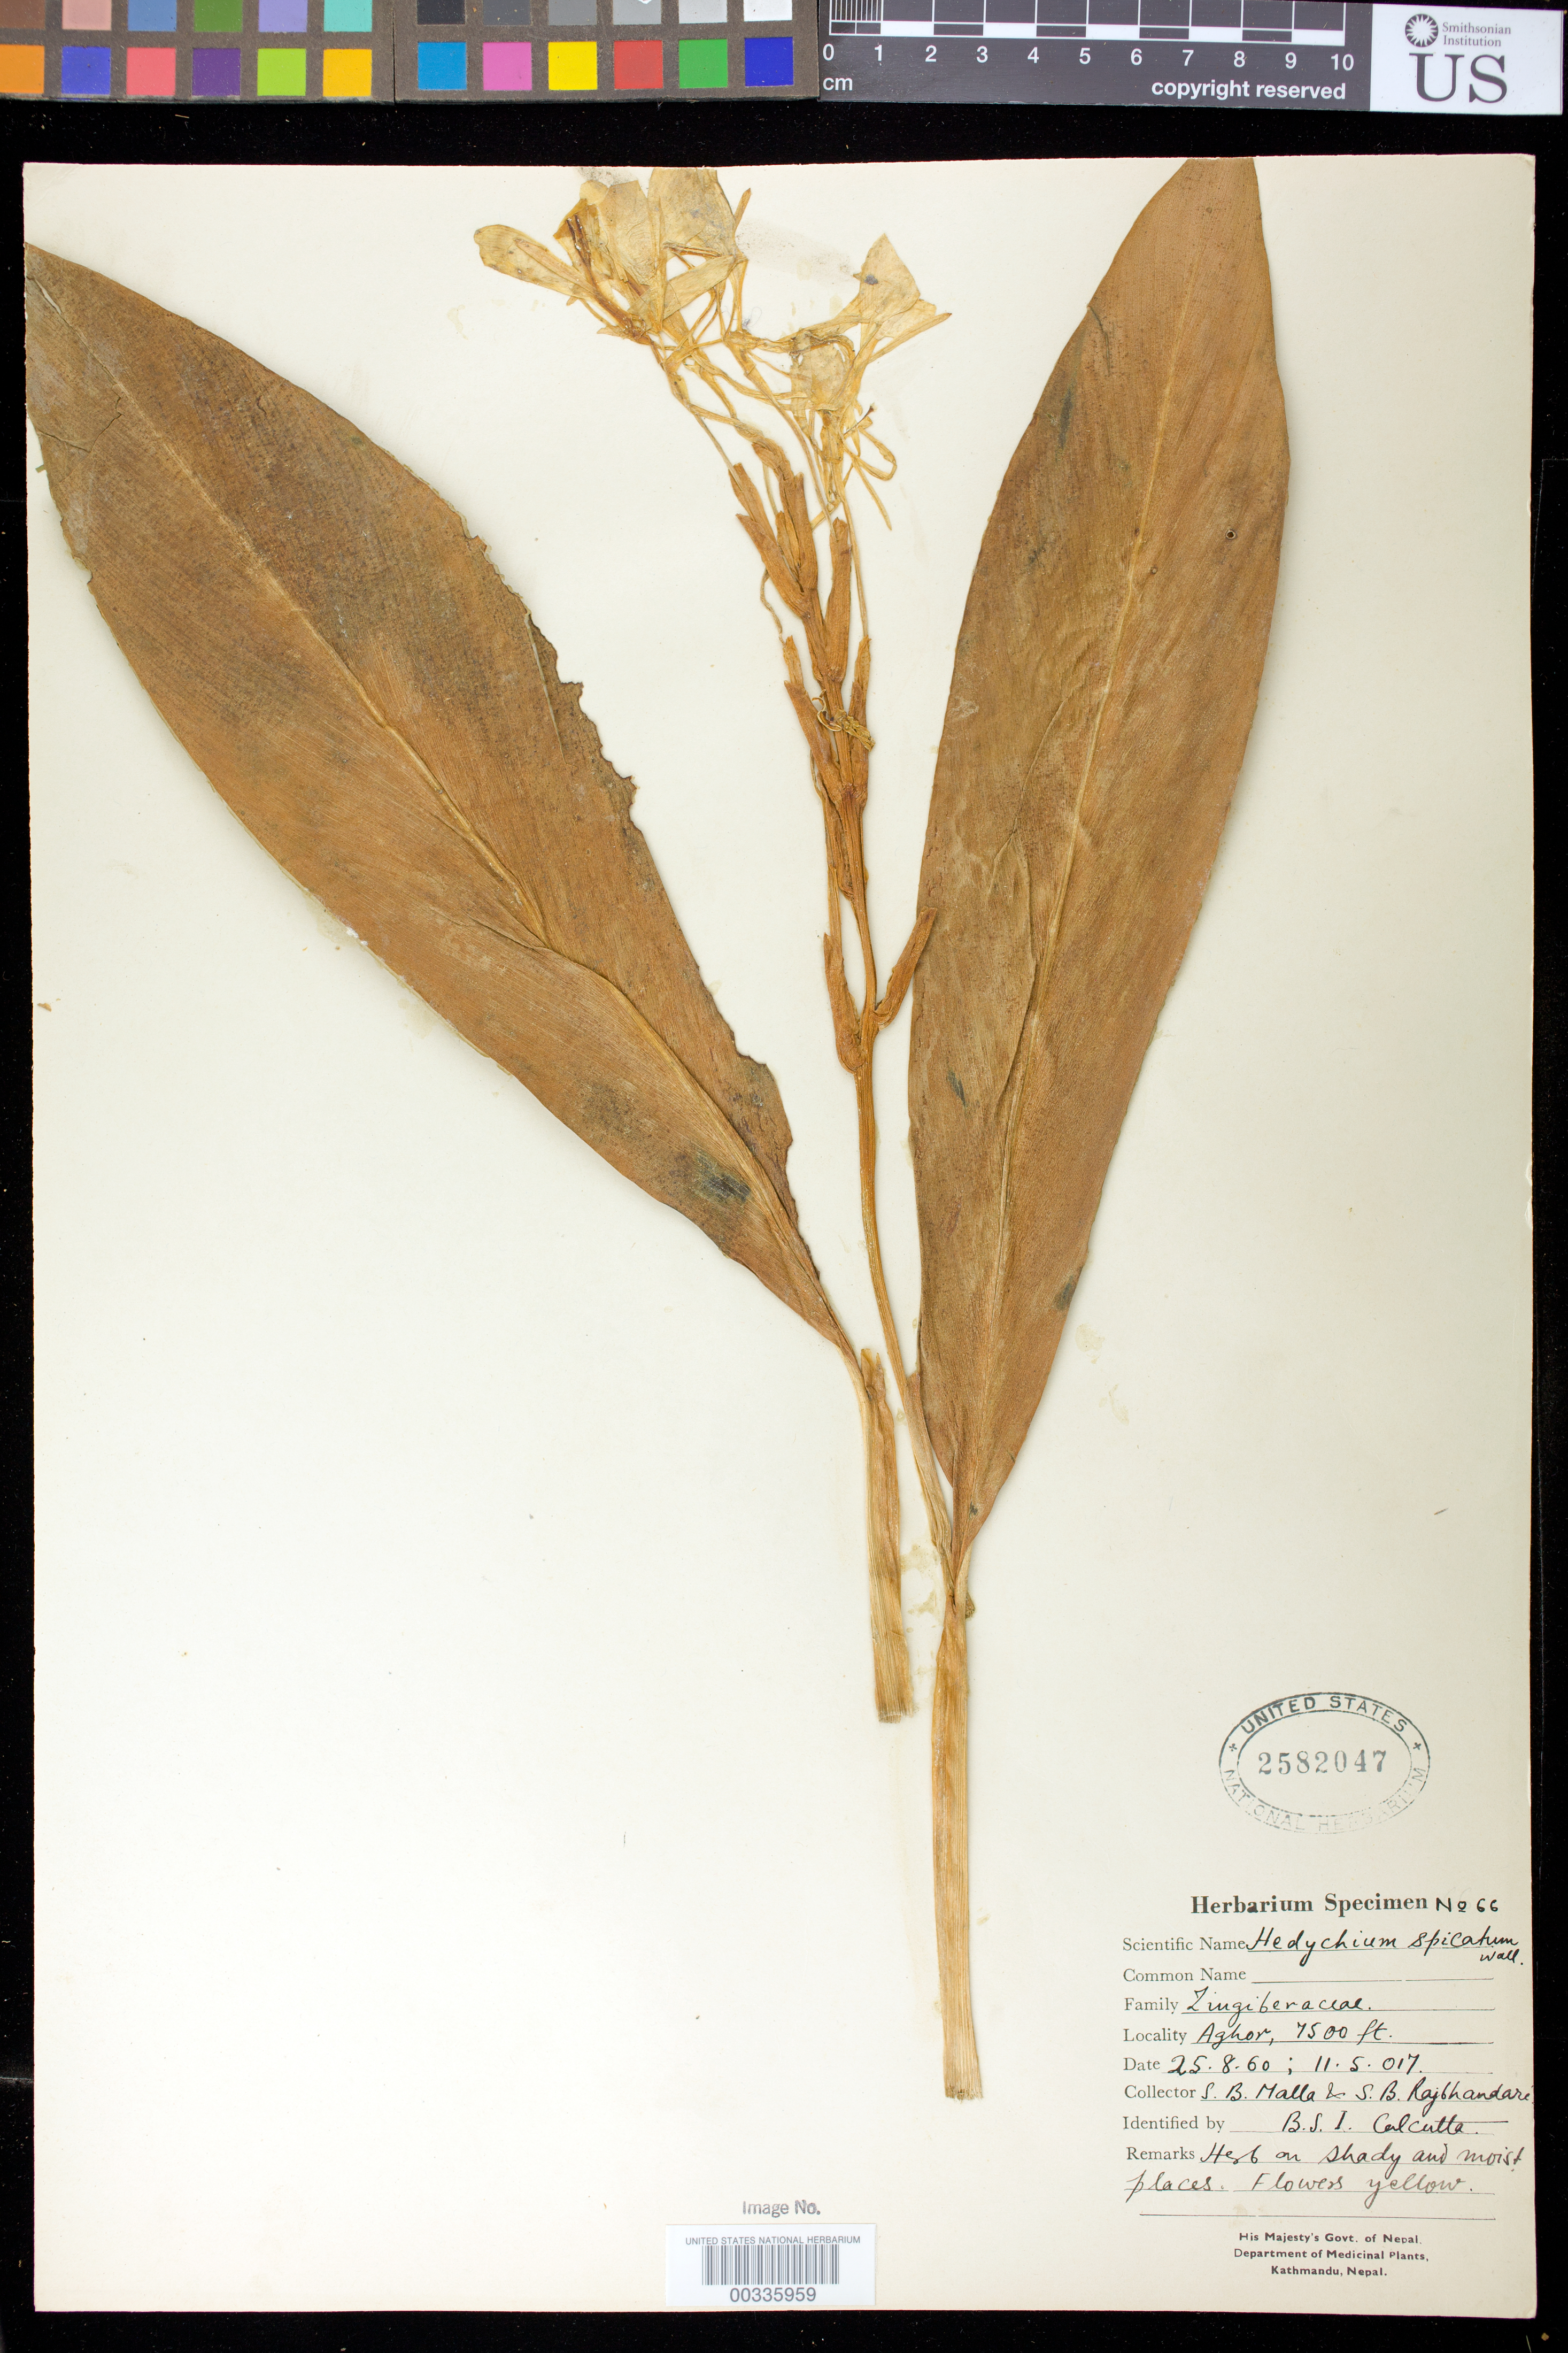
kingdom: Plantae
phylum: Tracheophyta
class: Liliopsida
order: Zingiberales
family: Zingiberaceae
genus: Hedychium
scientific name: Hedychium spicatum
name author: Buch.-Ham. ex Sm.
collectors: S. Malla & I. Rajbhandari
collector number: Herb. Spec. # 66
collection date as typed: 25 Aug 1960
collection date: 1960-08-25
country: Nepal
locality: Aghor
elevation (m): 2286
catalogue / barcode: US 2582047